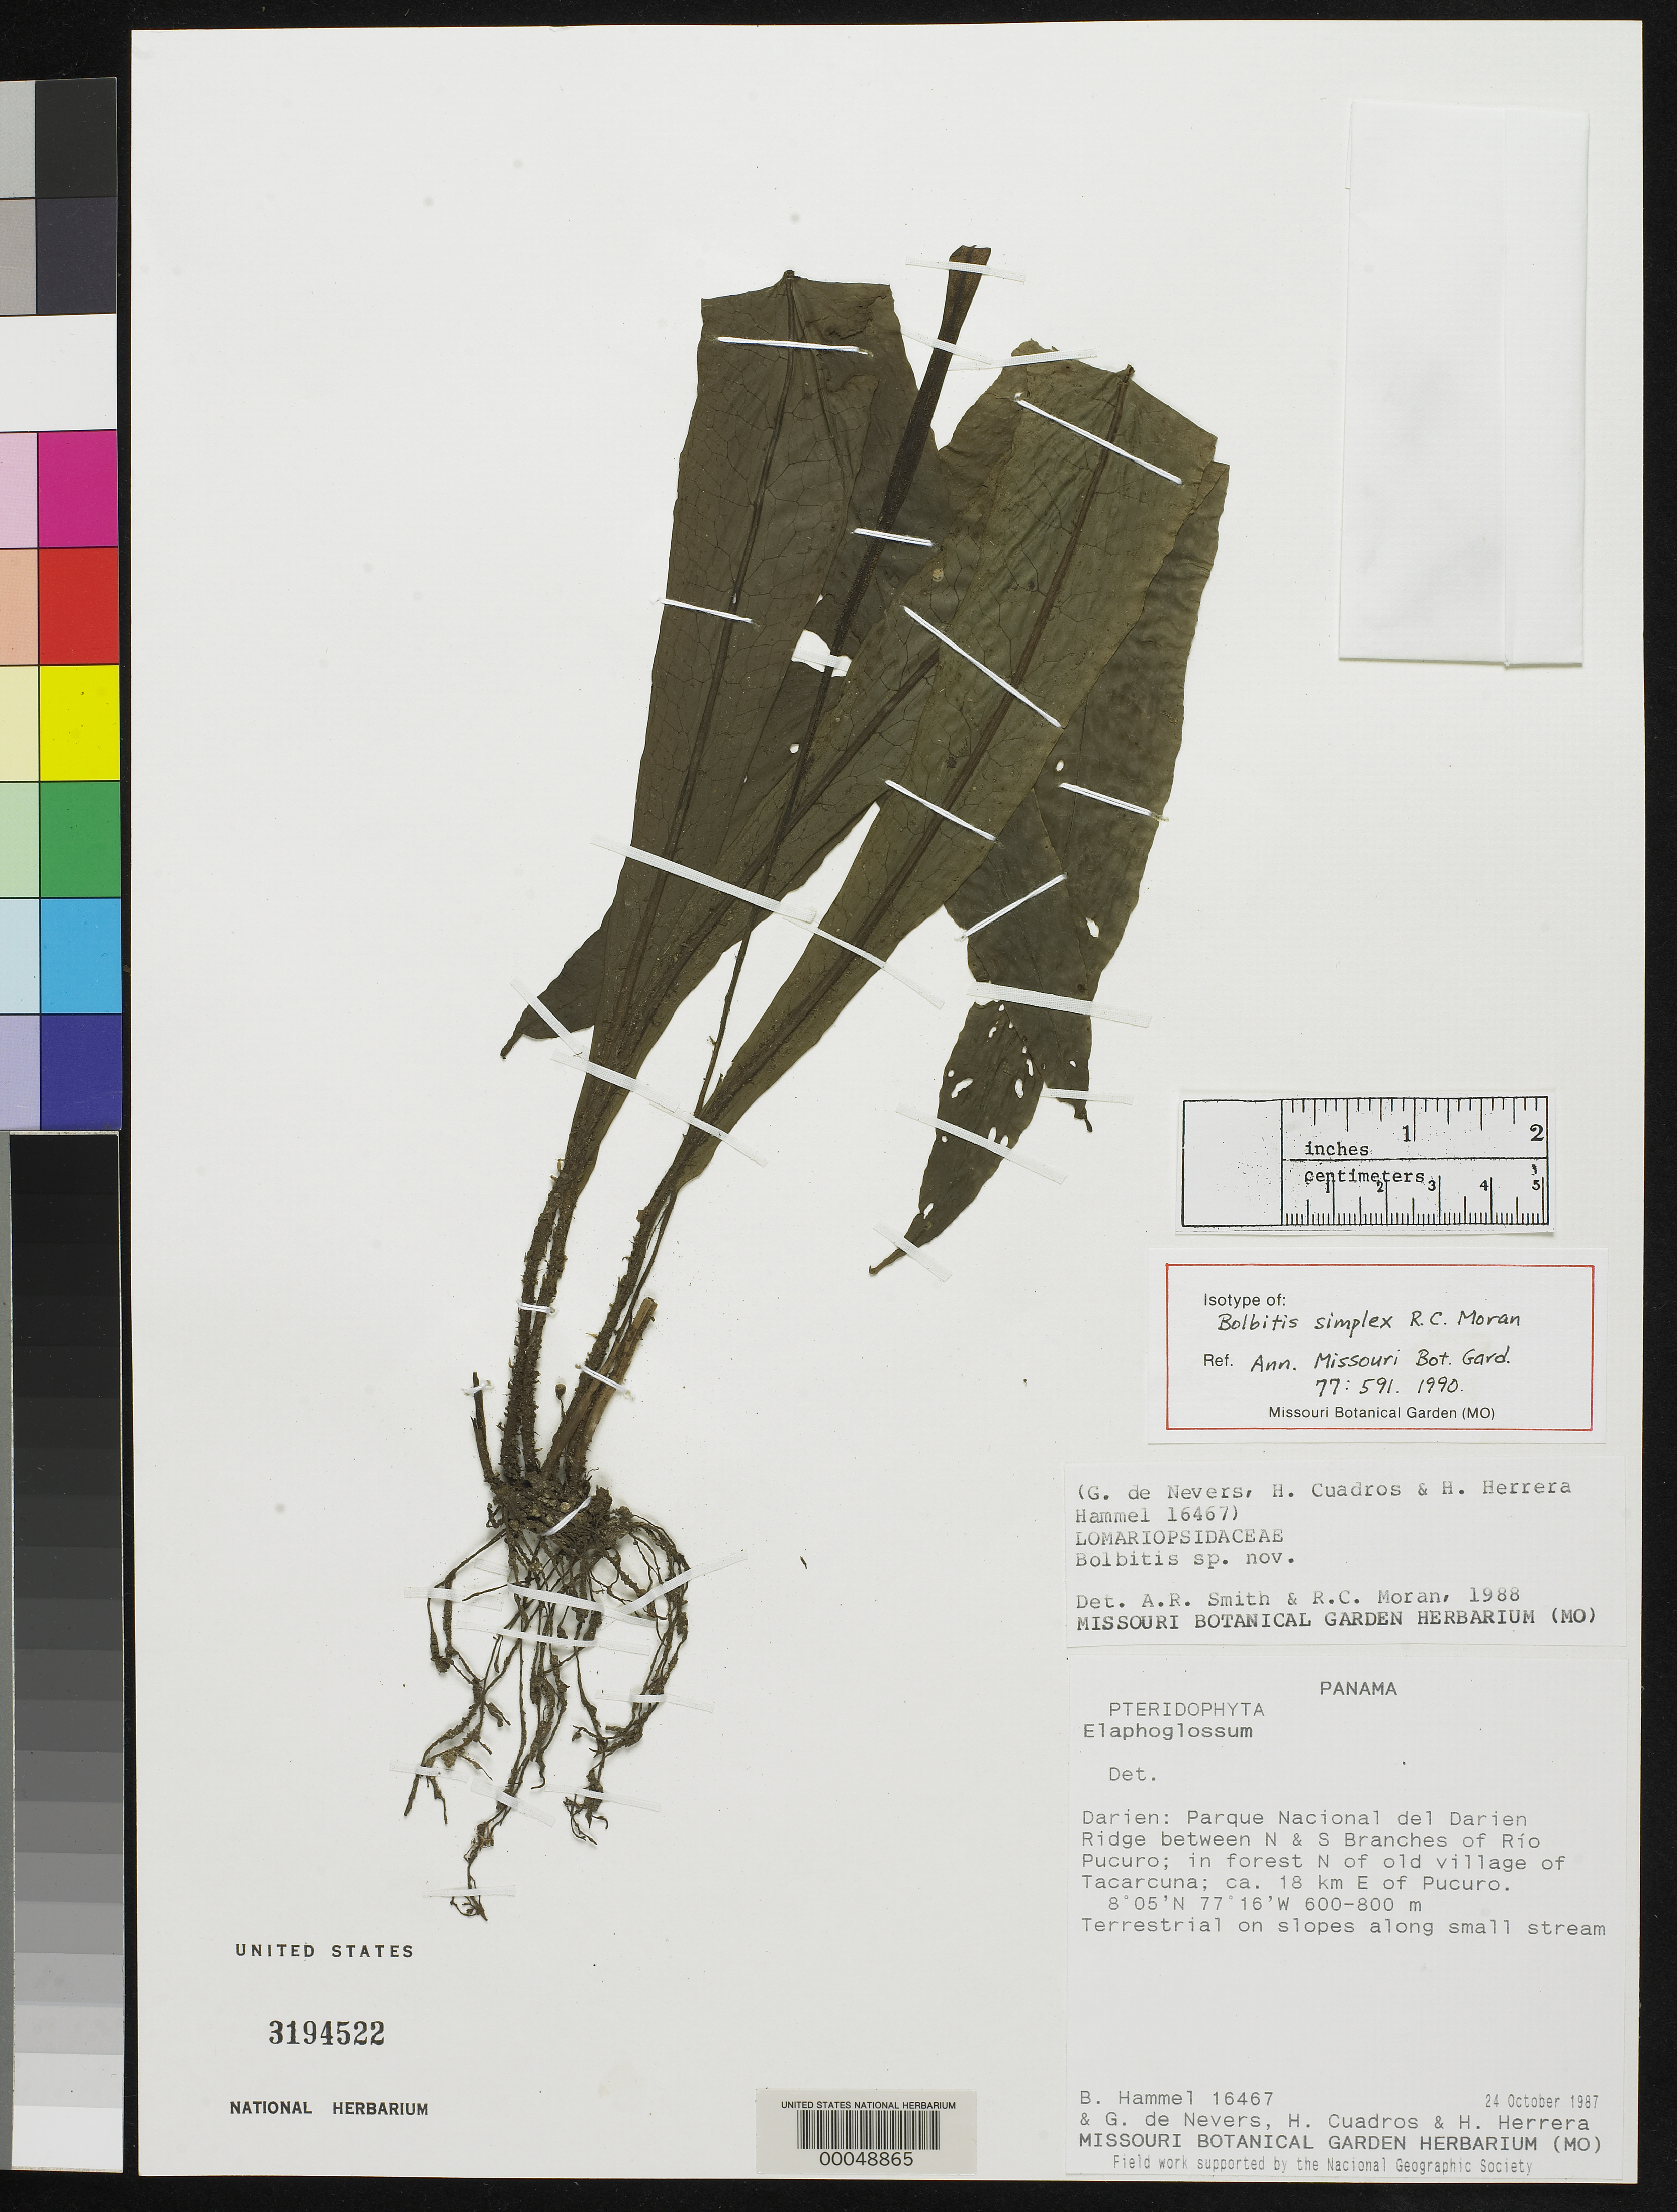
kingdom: Plantae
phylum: Tracheophyta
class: Polypodiopsida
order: Polypodiales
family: Dryopteridaceae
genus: Bolbitis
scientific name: Bolbitis simplex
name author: R.C. Moran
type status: Isotype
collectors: B. Hammel, G. C. de Nevers, H. Cuadros & H. Herrera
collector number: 16467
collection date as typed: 24 Oct 1987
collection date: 1987-10-24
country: Panama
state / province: Darién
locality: Parque Nat. del Darien, ridge between N & S branches of Rio Pucuro, forest in Tacarcuna Village ca. 18 km E of Pucuro.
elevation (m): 600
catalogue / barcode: US 3194522